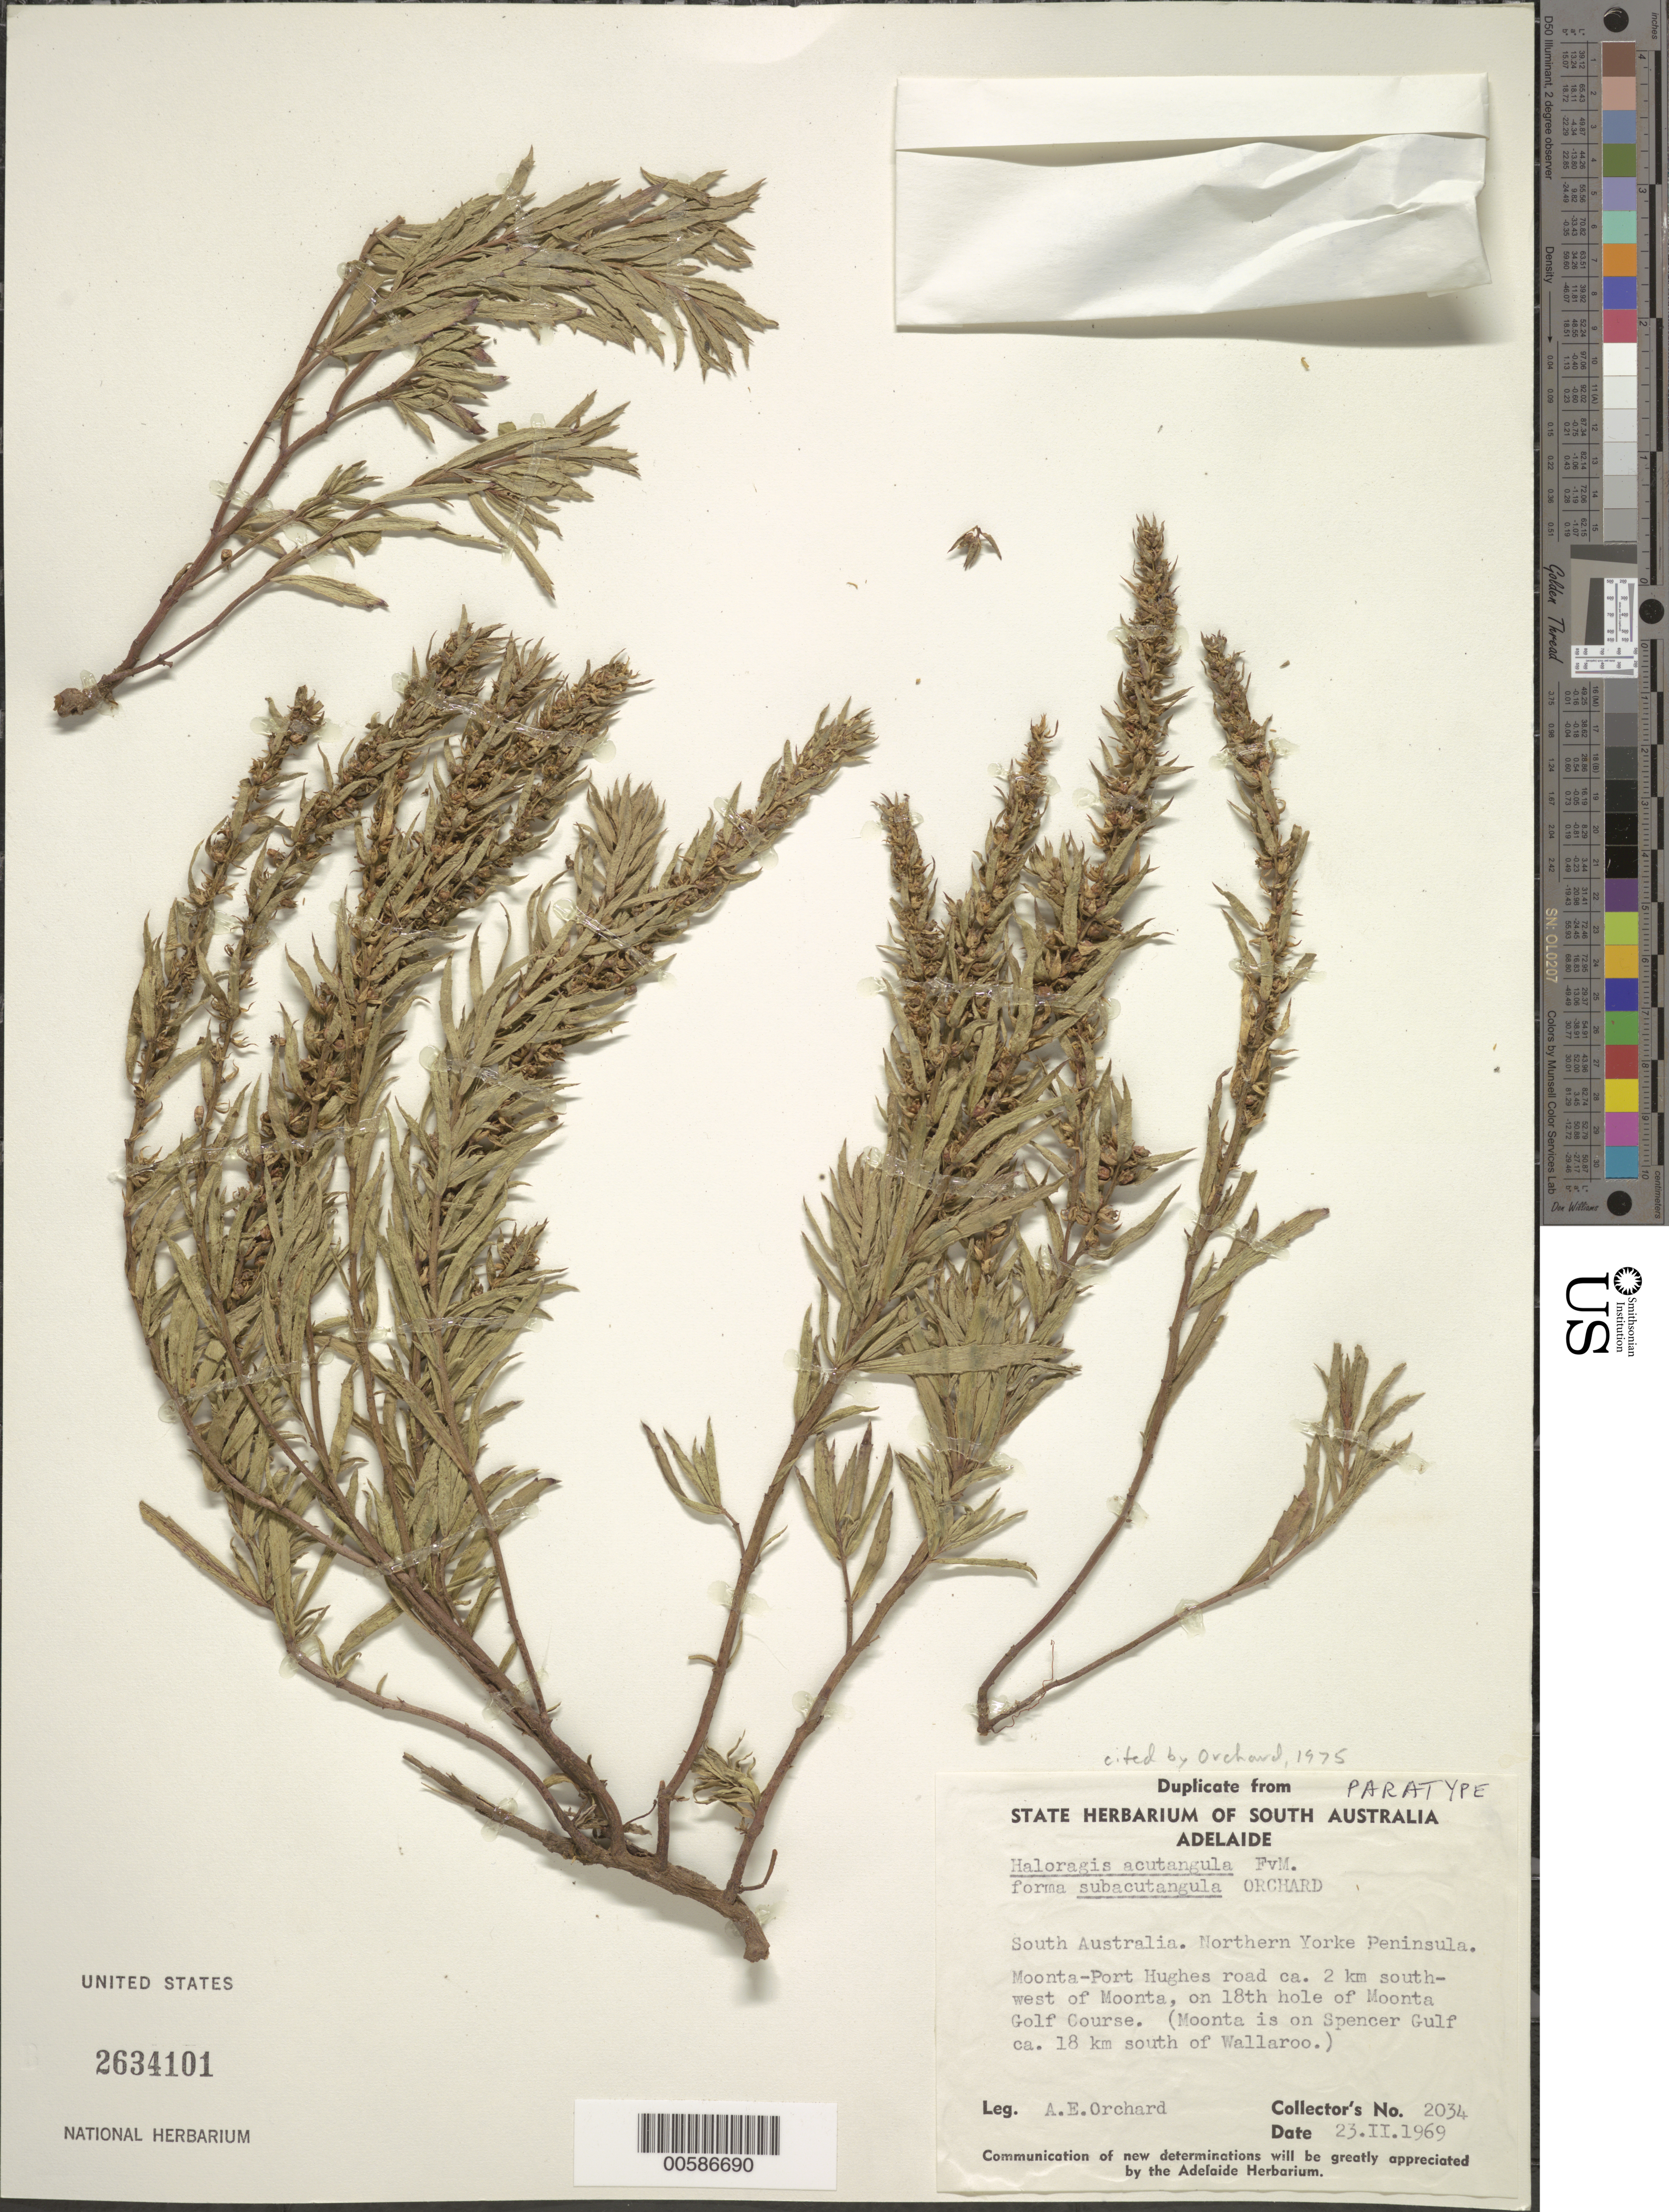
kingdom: Plantae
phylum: Tracheophyta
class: Magnoliopsida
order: Saxifragales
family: Haloragaceae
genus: Haloragis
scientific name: Haloragis acutangula f. subacutangula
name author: Orchard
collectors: A. E. Orchard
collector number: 2034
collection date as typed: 23 Feb 1969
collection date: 1969-02-23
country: Australia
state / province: South Australia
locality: Northern Yorke Peninsula, Moonta-Port Hughes, 18th hole of Moonta Golf Course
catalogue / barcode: US 2634101